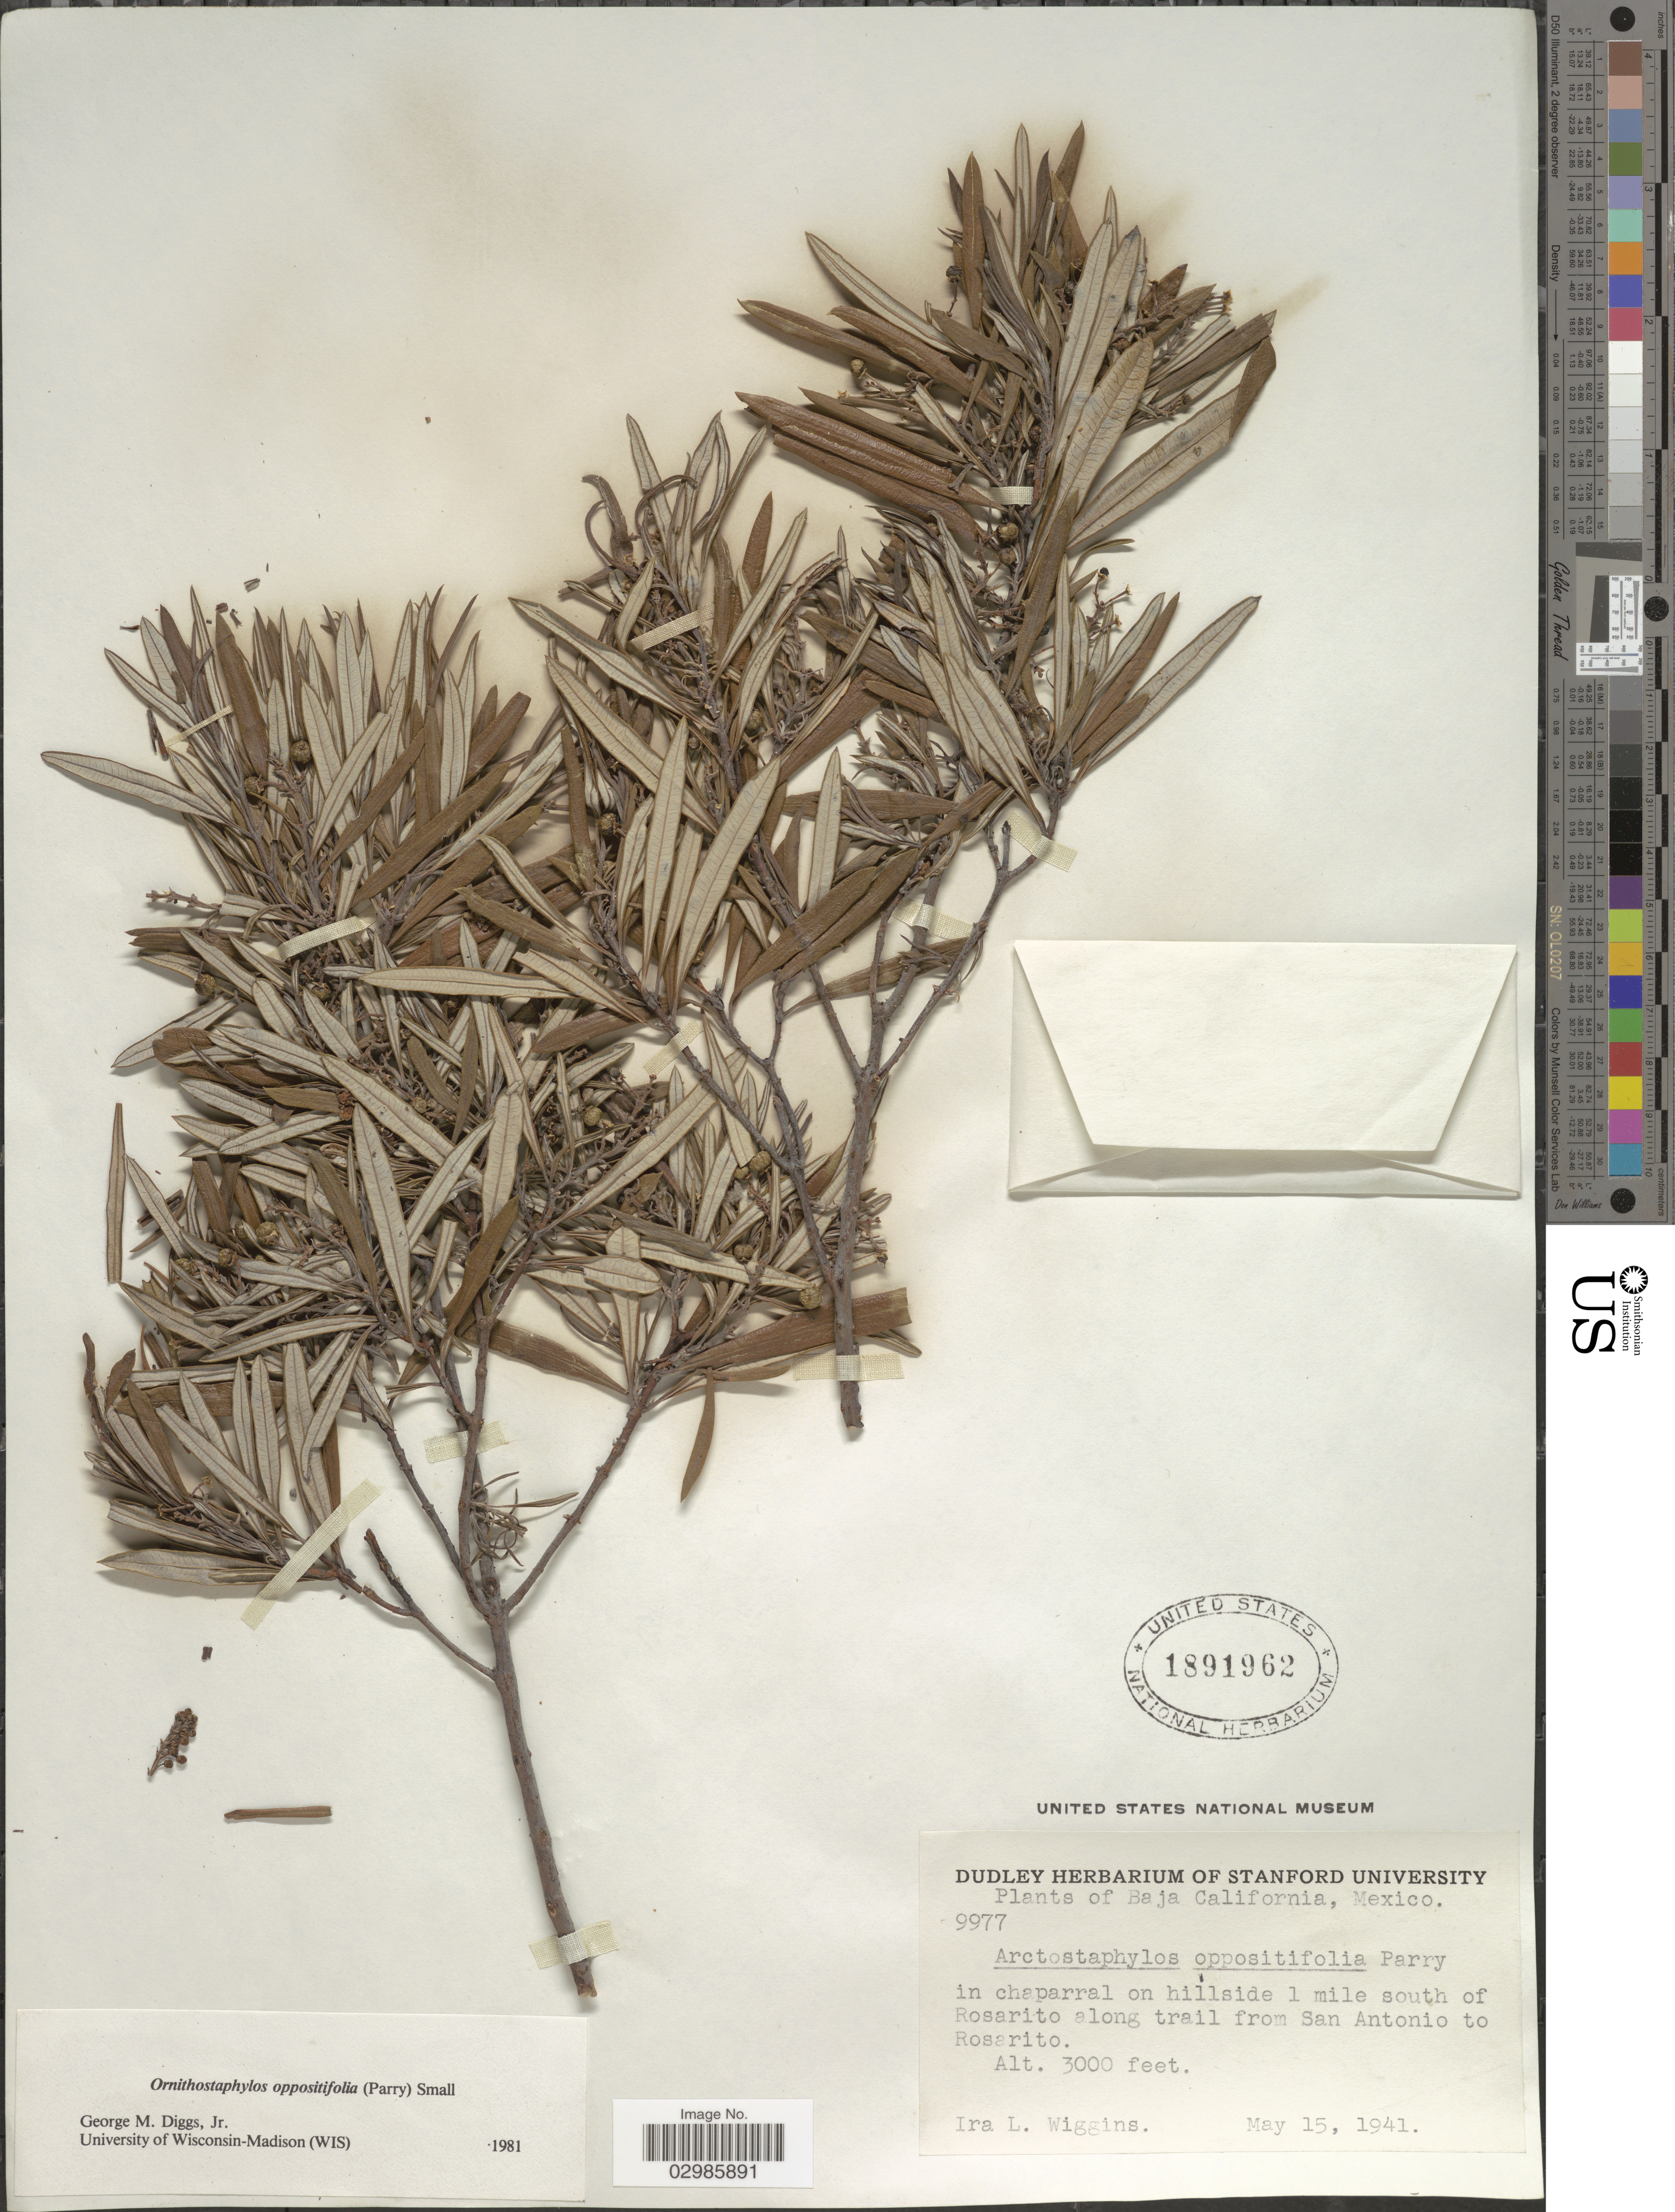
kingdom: Plantae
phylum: Tracheophyta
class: Magnoliopsida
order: Ericales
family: Ericaceae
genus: Ornithostaphylos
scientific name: Ornithostaphylos oppositifolia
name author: (Parry) Small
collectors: I. L. Wiggins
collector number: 9977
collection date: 1941-05-15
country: Mexico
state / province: Baja California Norte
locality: In chaparral on hillside 1 mile south of Rosarito along trail from San Antonio to Rosarito.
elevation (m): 914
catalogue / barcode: US 1891962